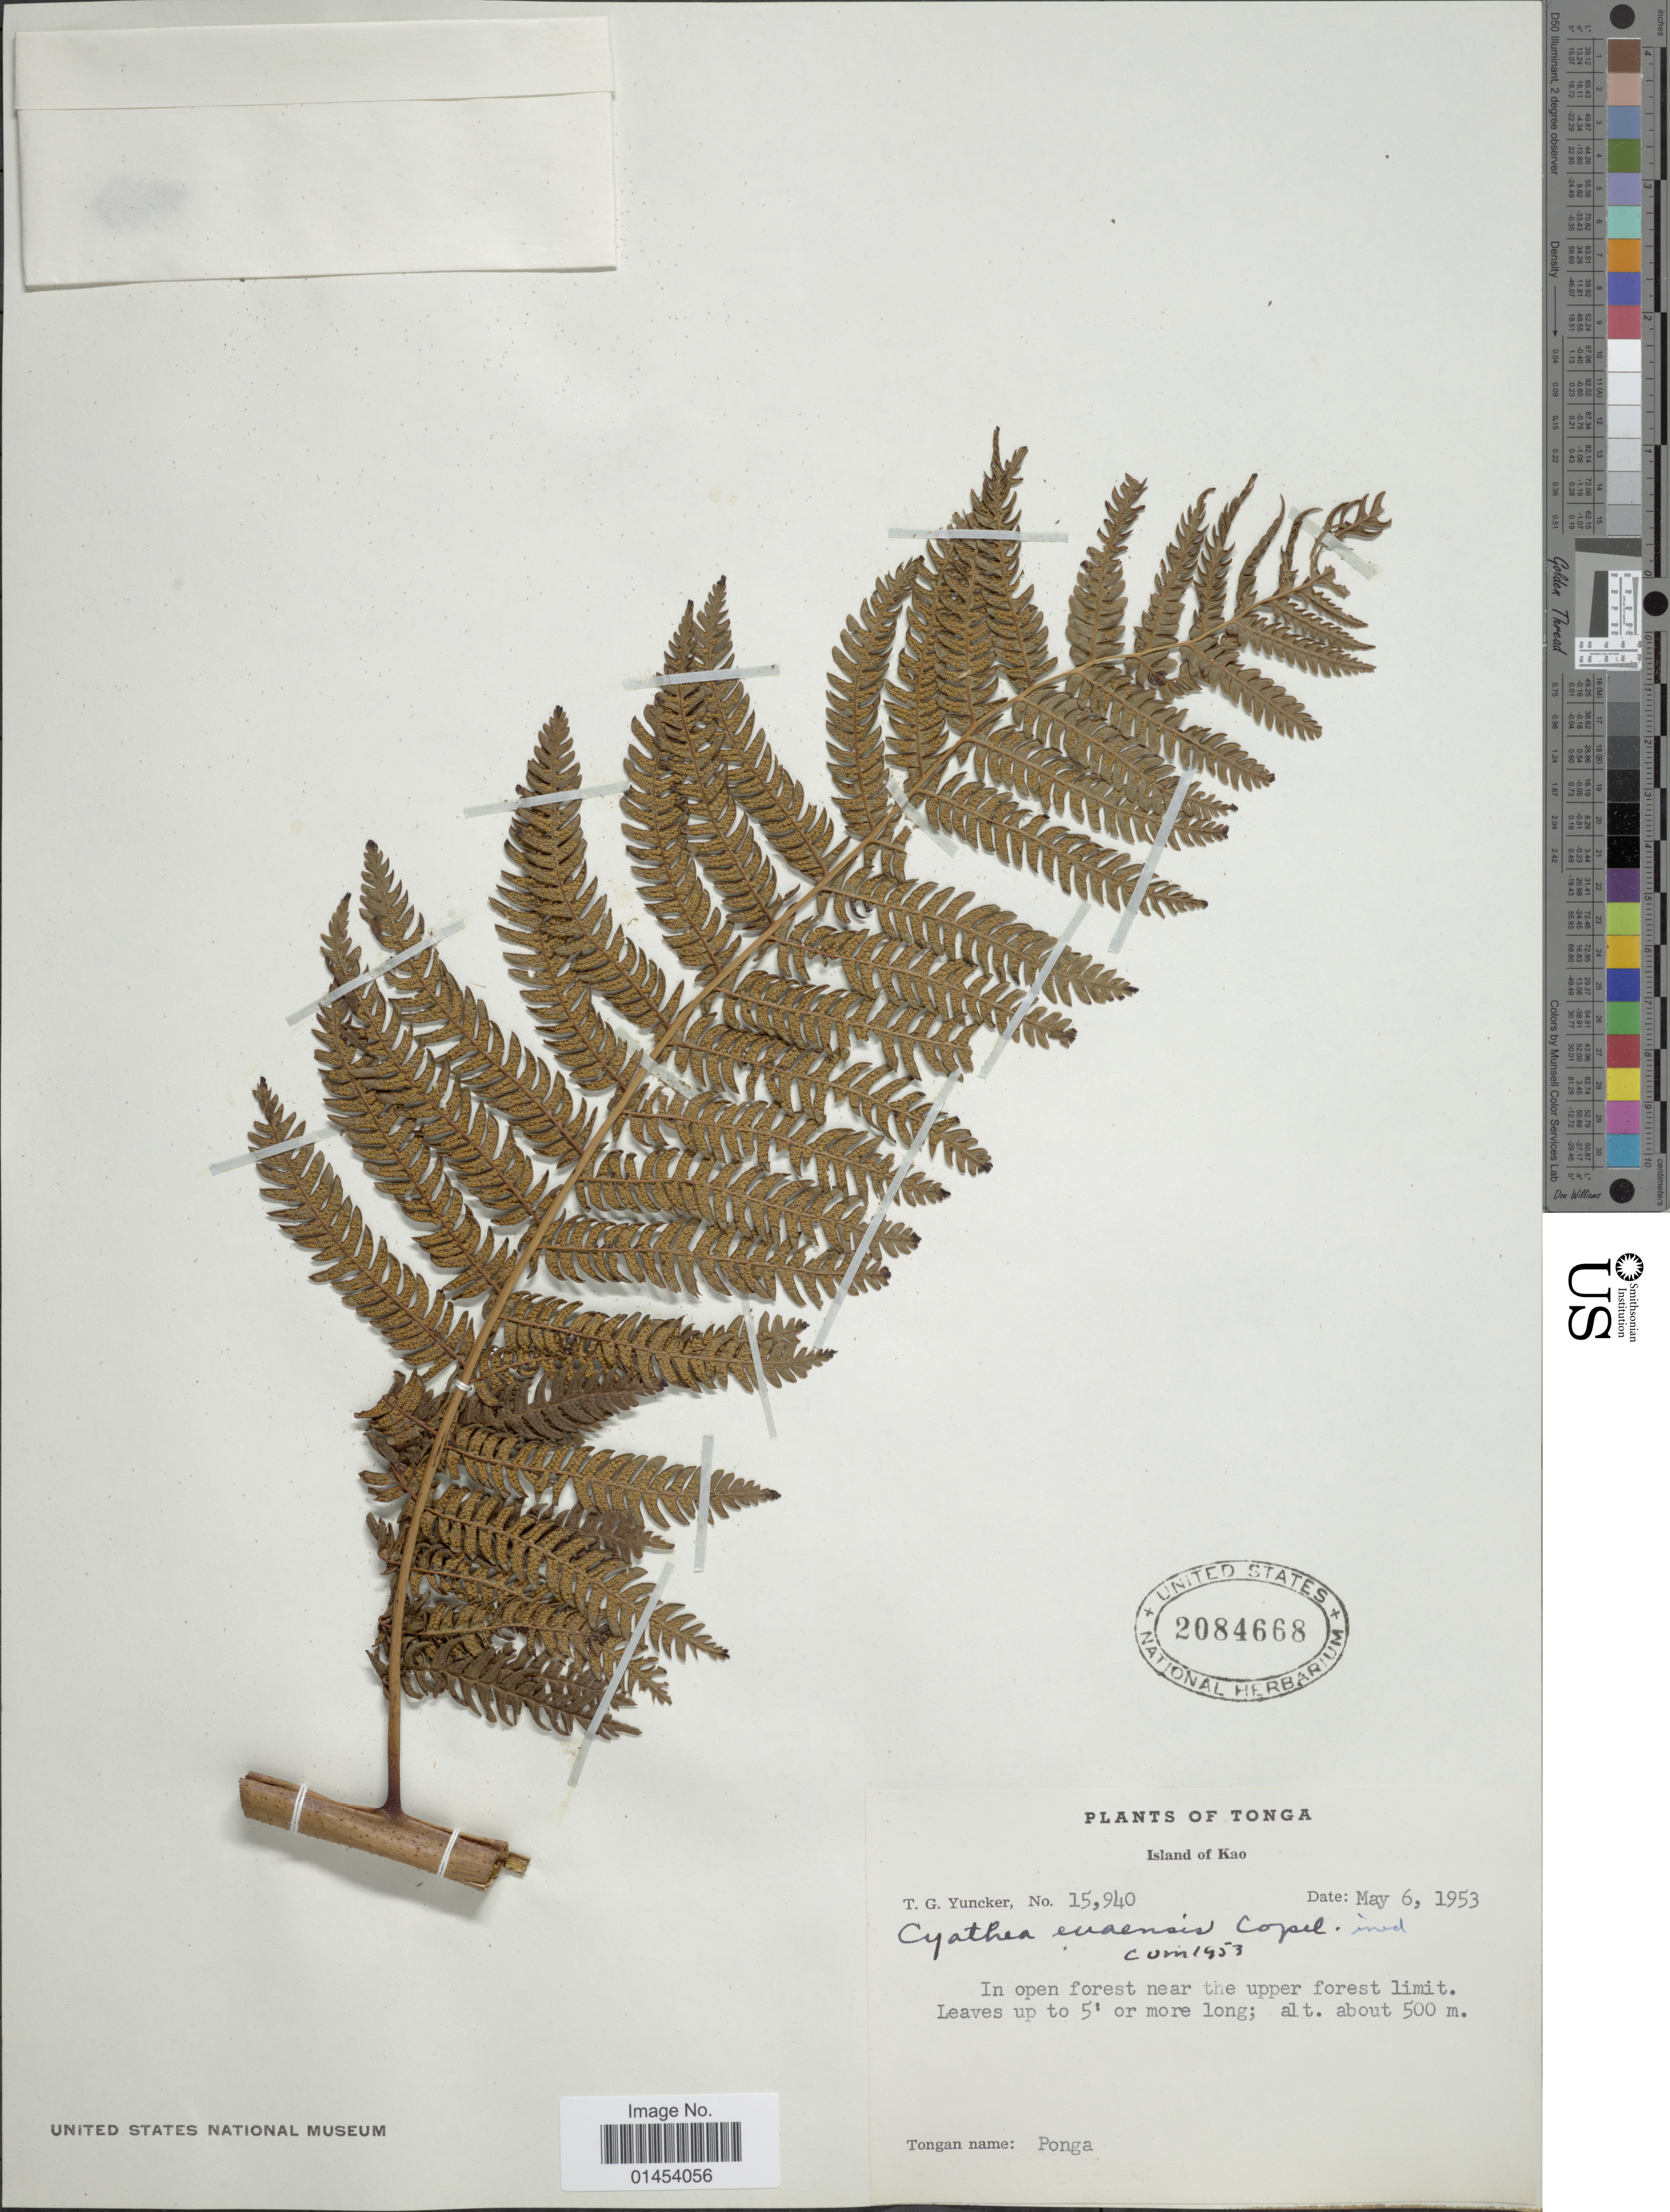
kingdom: Plantae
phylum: Tracheophyta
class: Polypodiopsida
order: Cyatheales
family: Cyatheaceae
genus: Cyathea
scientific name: Cyathea lunulata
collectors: T. G. Yuncker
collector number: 15940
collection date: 1953-05-06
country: Tonga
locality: Island of Kao.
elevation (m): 500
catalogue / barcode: US 2084668